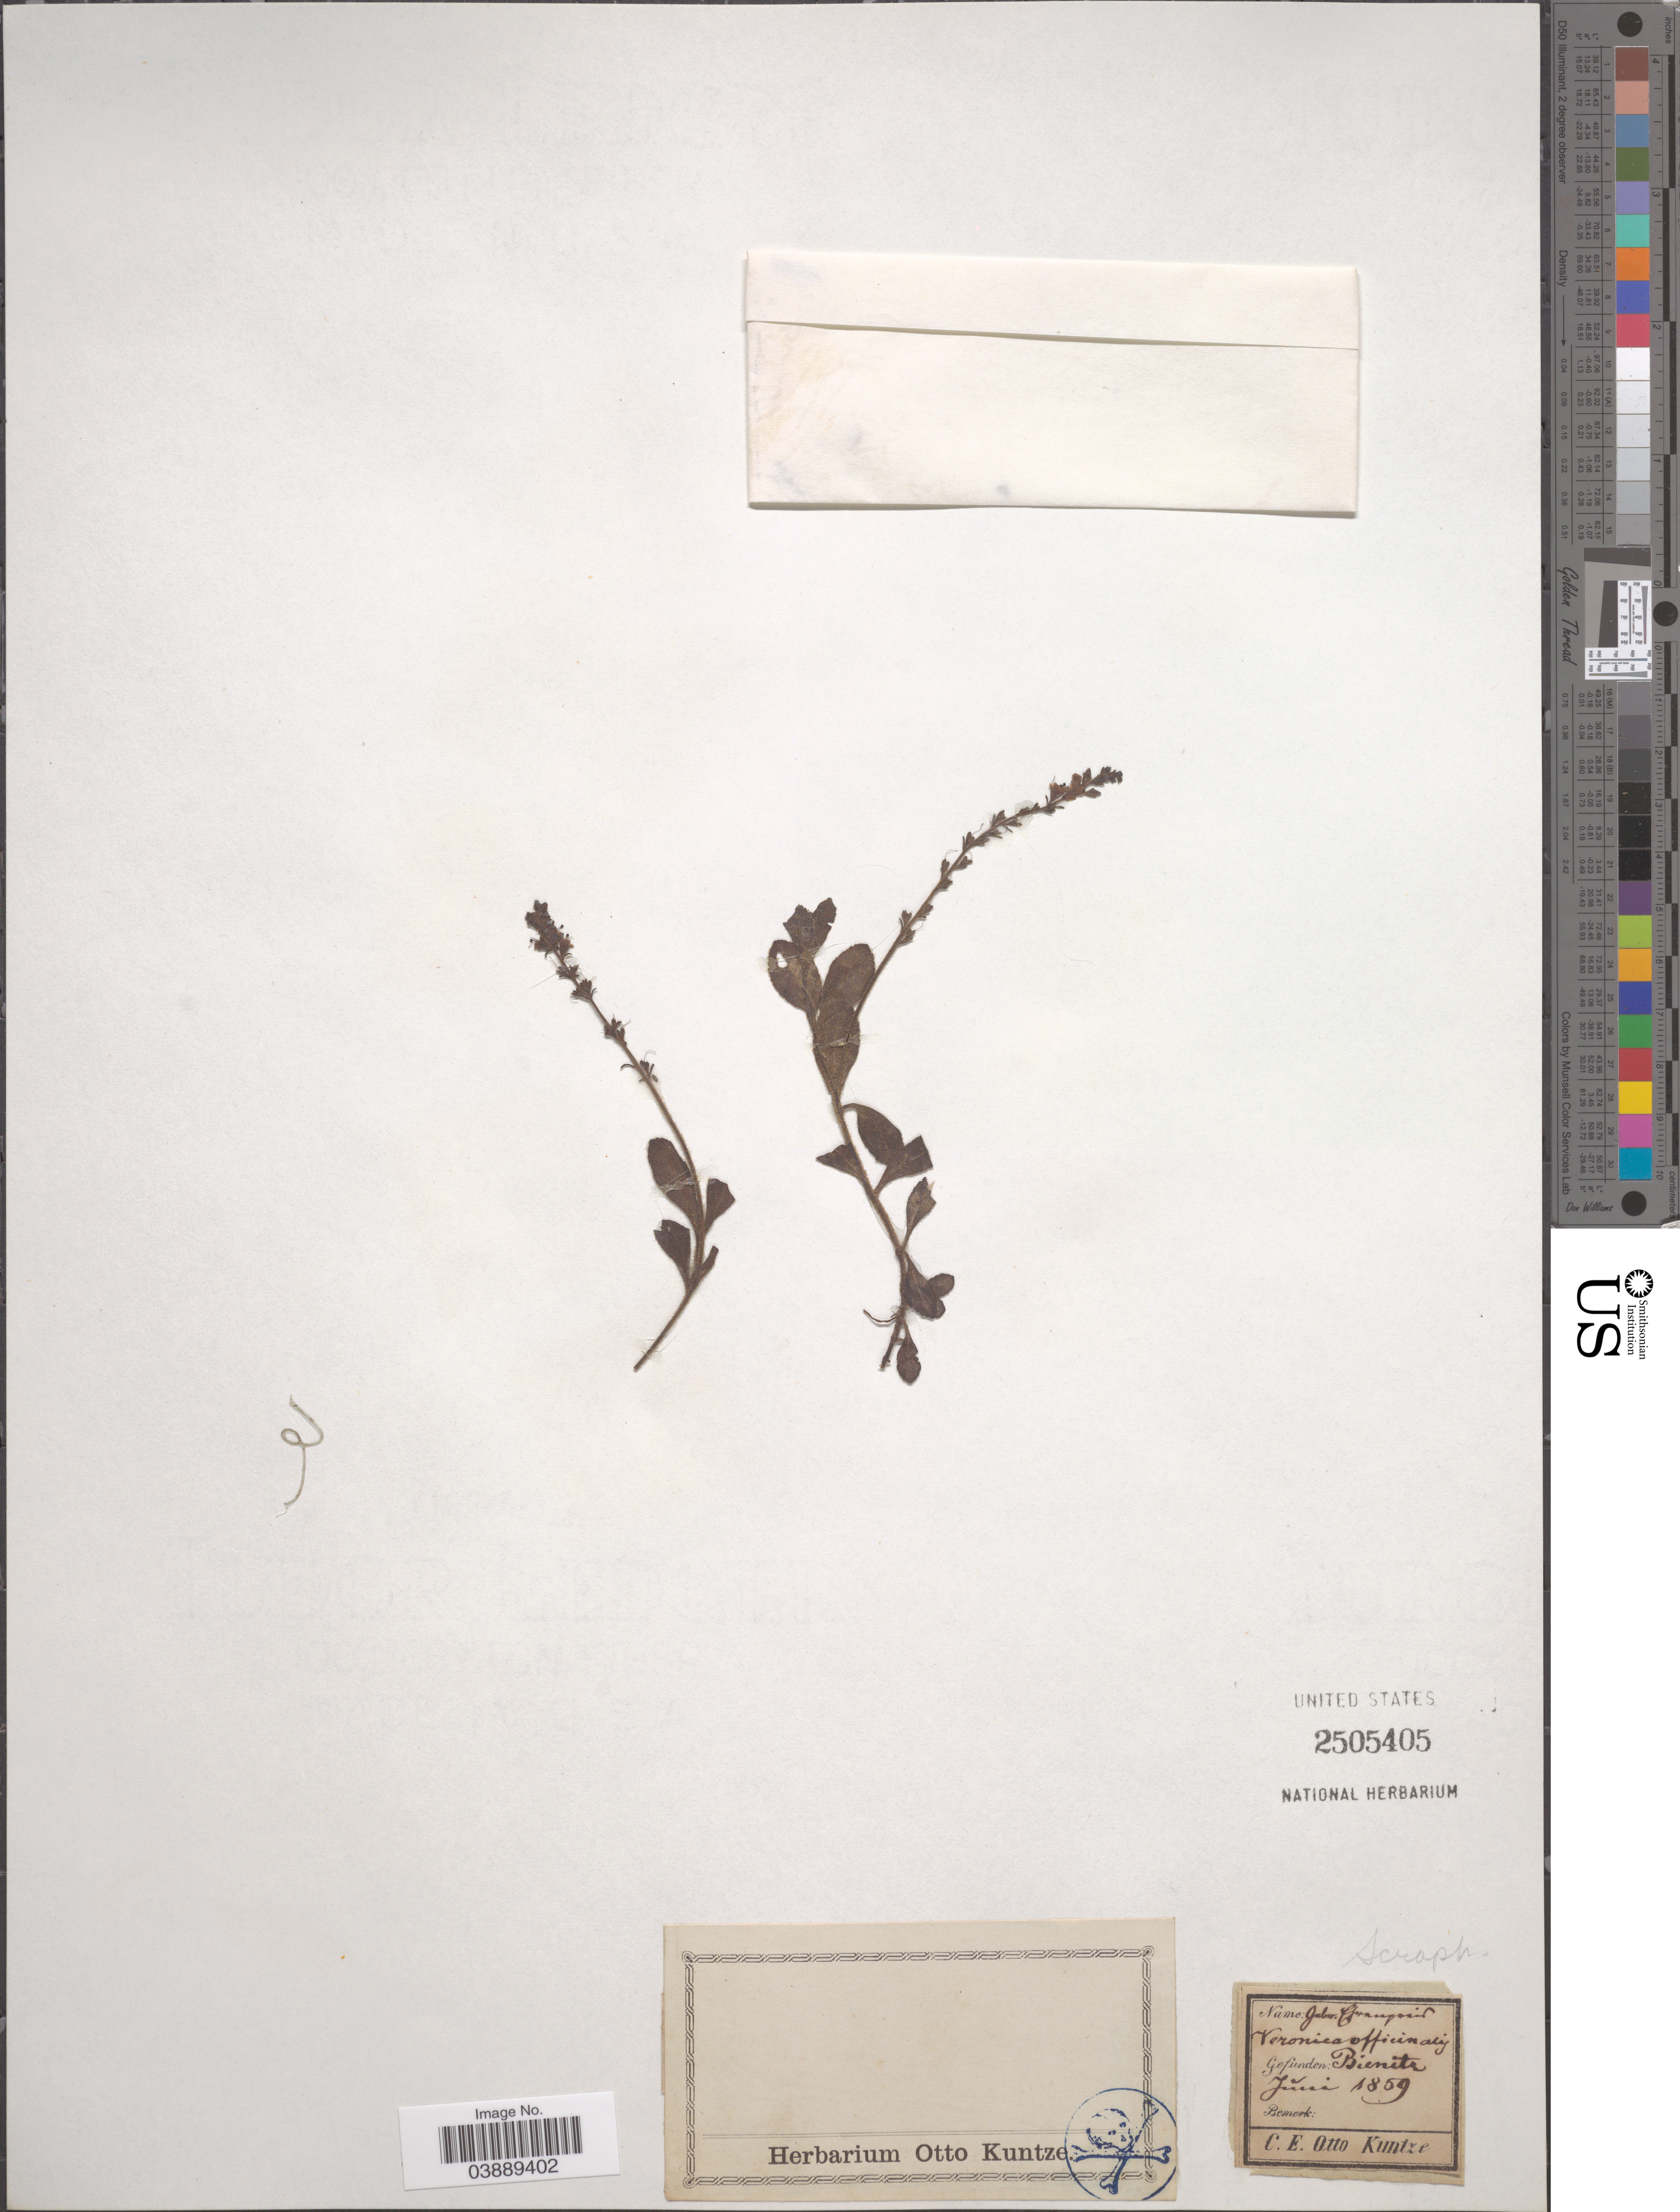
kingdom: Plantae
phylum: Tracheophyta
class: Magnoliopsida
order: Lamiales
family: Plantaginaceae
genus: Veronica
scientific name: Veronica officinalis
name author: L.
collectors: C.E.O. Kuntze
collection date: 1859-06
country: Germany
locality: Bienitz.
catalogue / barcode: US 2505405